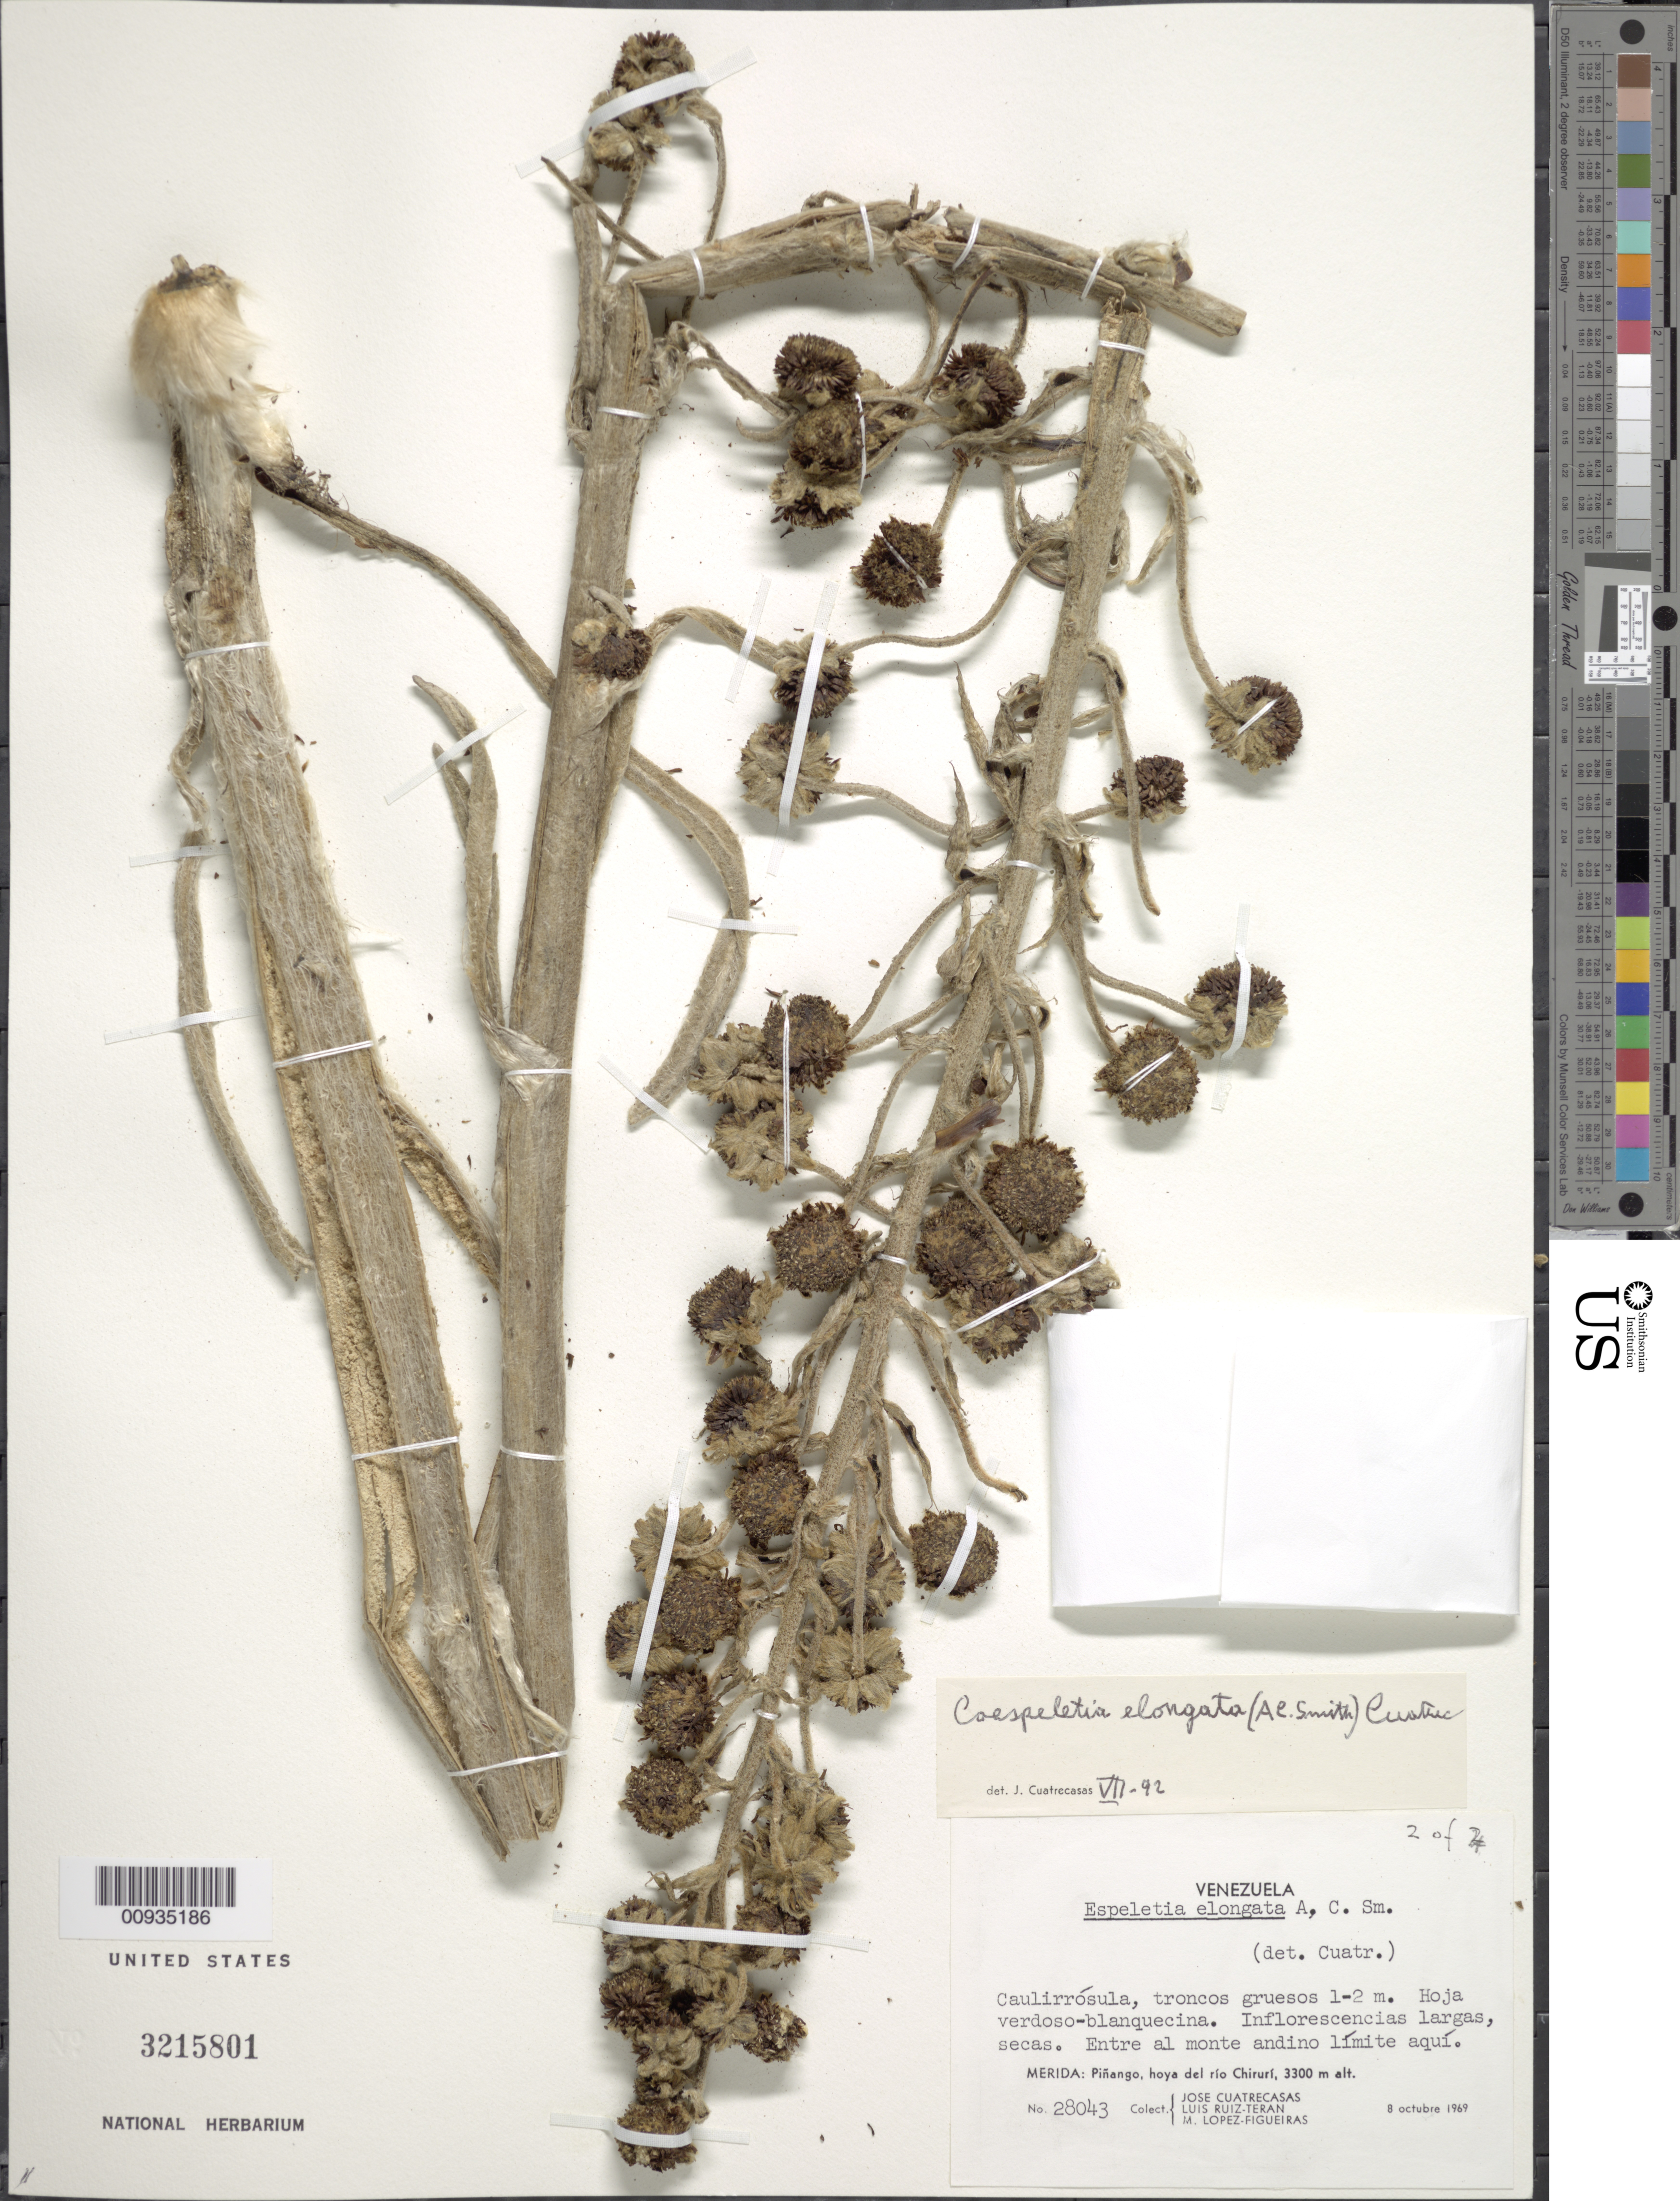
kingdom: Plantae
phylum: Tracheophyta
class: Magnoliopsida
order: Asterales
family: Asteraceae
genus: Coespeletia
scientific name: Coespeletia elongata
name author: (A.C. Sm.) Cuatrec.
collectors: J. Cuatrecasas, L. E. Ruíz-Terán & M. López Figueiras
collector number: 28043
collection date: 1969-10-08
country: Venezuela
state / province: Mérida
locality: Pinango, hoya del rio Chiruri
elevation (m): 3300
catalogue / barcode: US 3215801